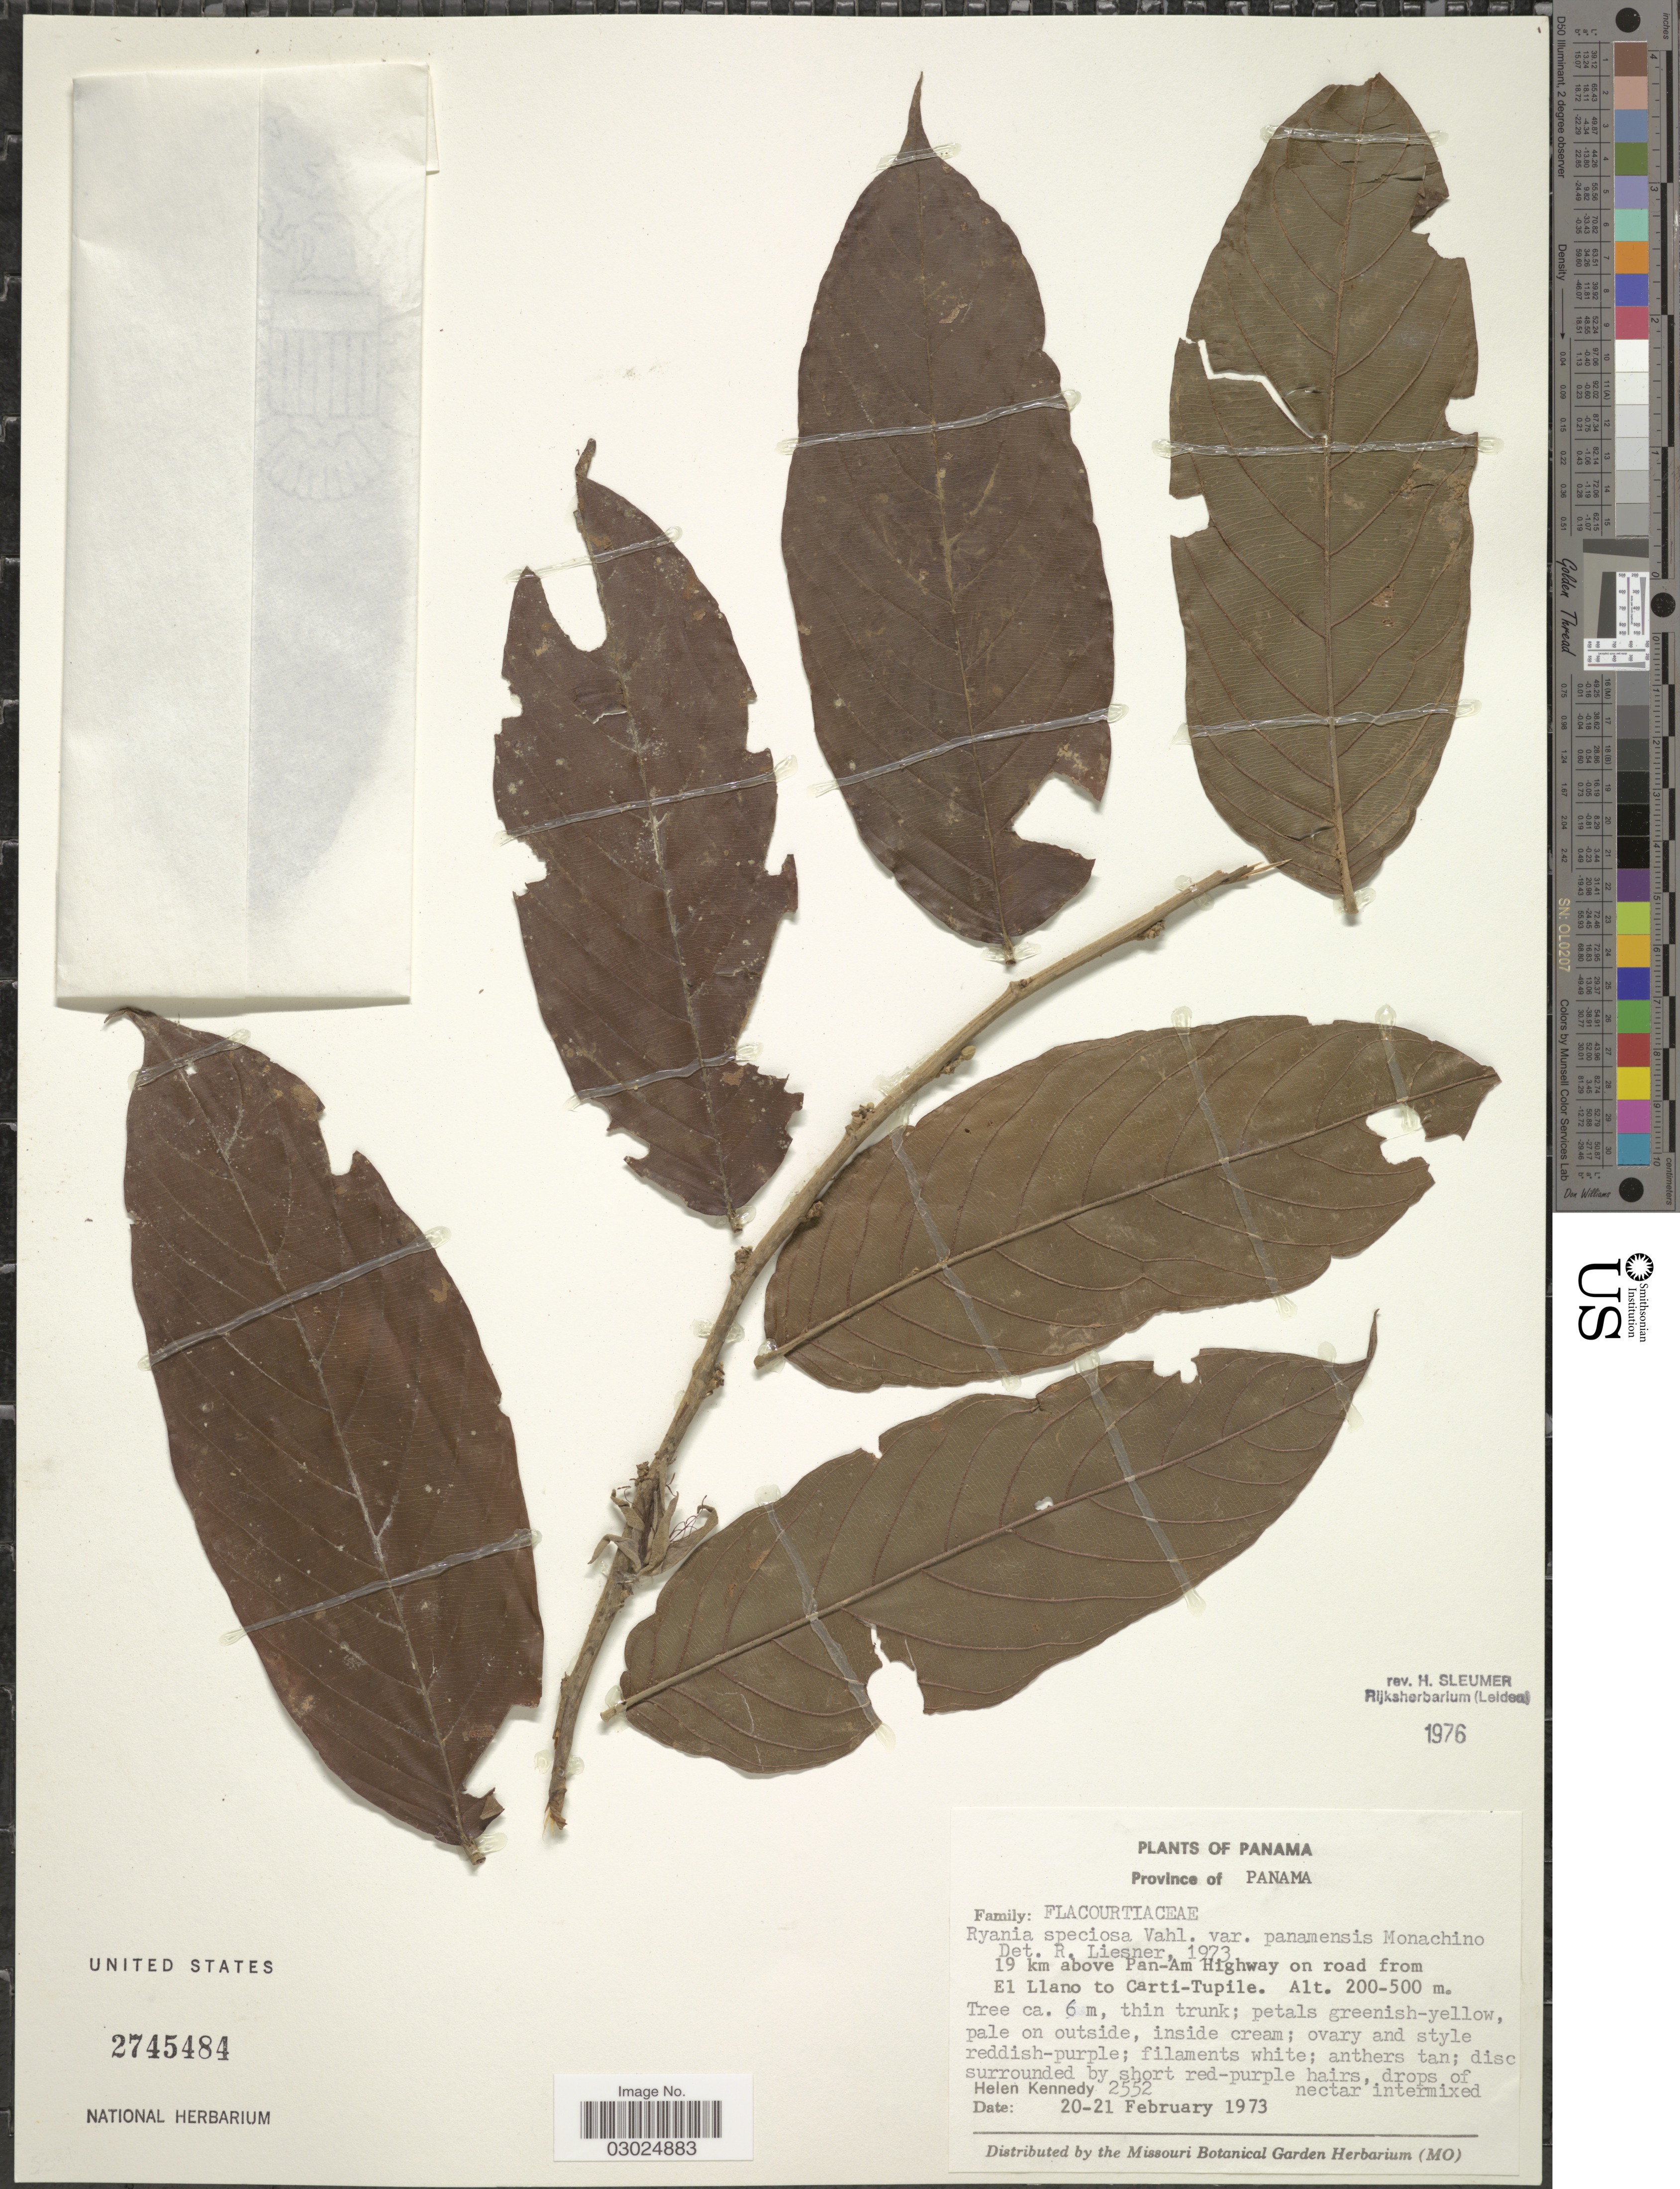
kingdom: Plantae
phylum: Tracheophyta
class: Magnoliopsida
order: Malpighiales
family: Salicaceae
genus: Ryania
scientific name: Ryania speciosa var. panamensis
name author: Monach.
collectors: H. Kennedy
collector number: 2552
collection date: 1973-02-20/1973-02-21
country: Panama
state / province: Panamá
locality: Province of Panama. 19 km above Pan-Am Highway on road from El Llano to Carti-Tupile.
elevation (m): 200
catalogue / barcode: US 2745484